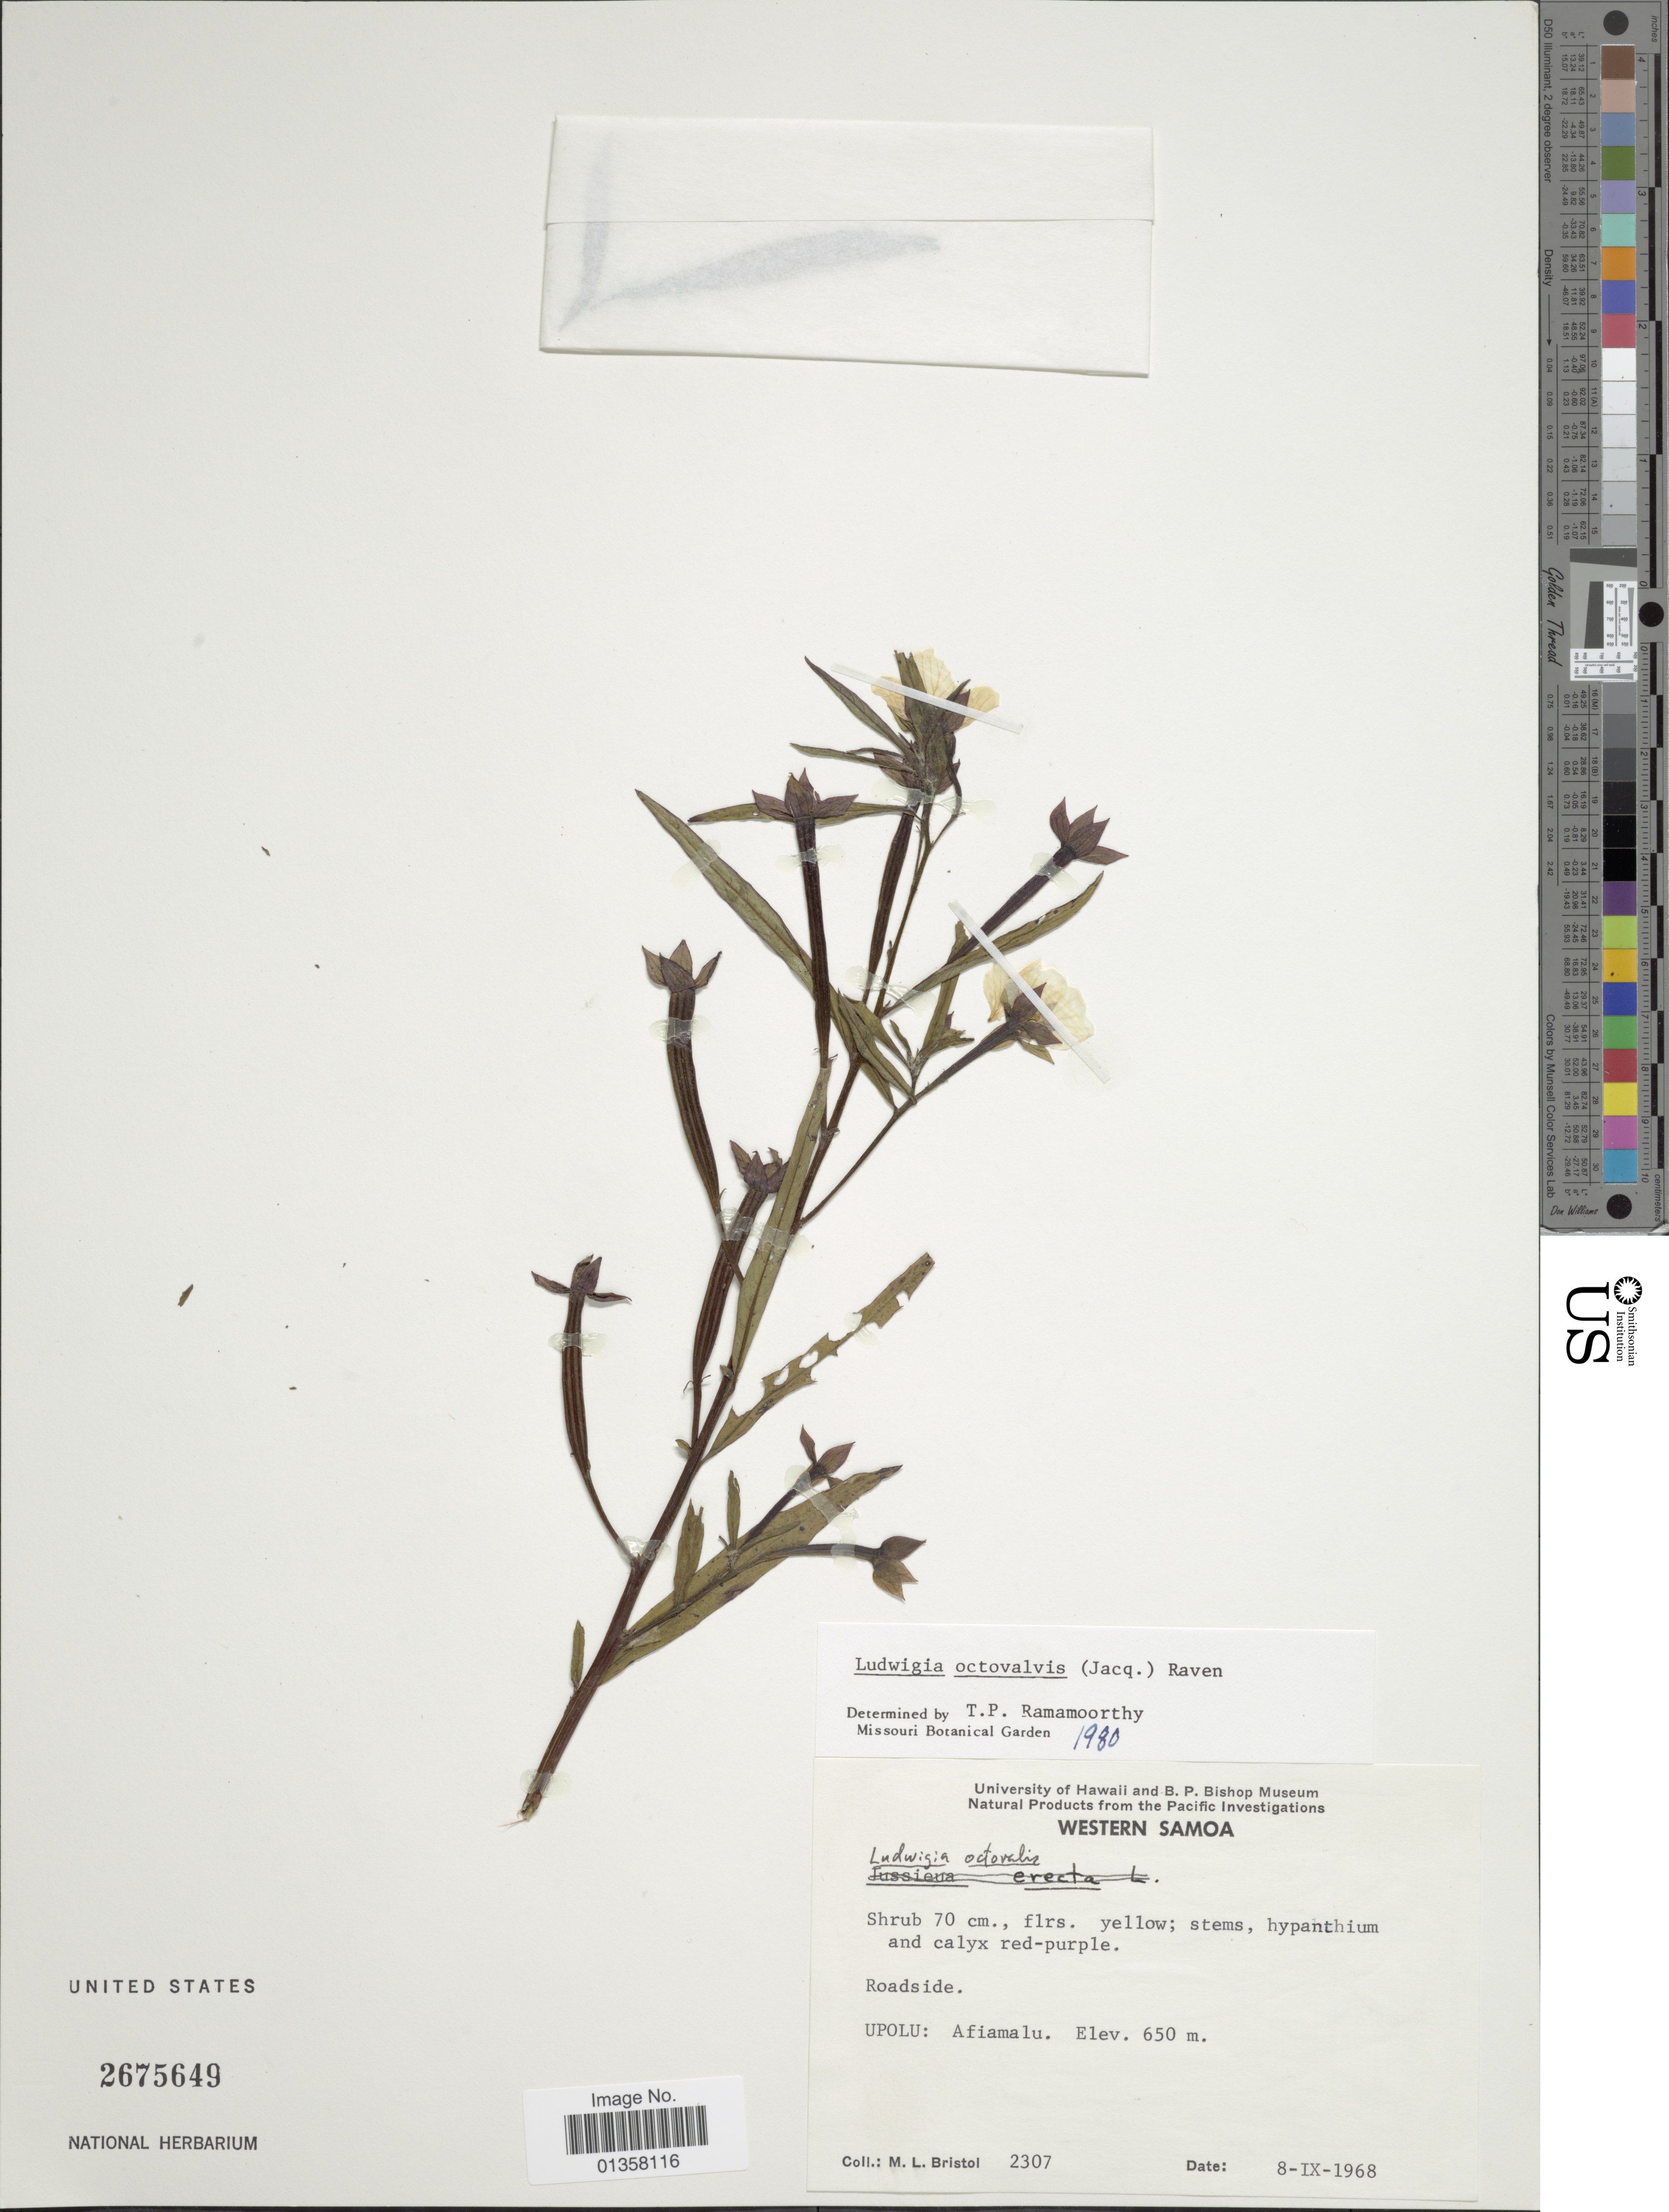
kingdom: Plantae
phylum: Tracheophyta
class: Magnoliopsida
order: Myrtales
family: Onagraceae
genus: Ludwigia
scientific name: Ludwigia octovalvis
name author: (Jacq.) P.H. Raven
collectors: M. L. Bristol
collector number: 2307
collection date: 1968-09-08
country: Samoa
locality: Upolu: Afiamalu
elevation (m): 650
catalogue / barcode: US 2675649